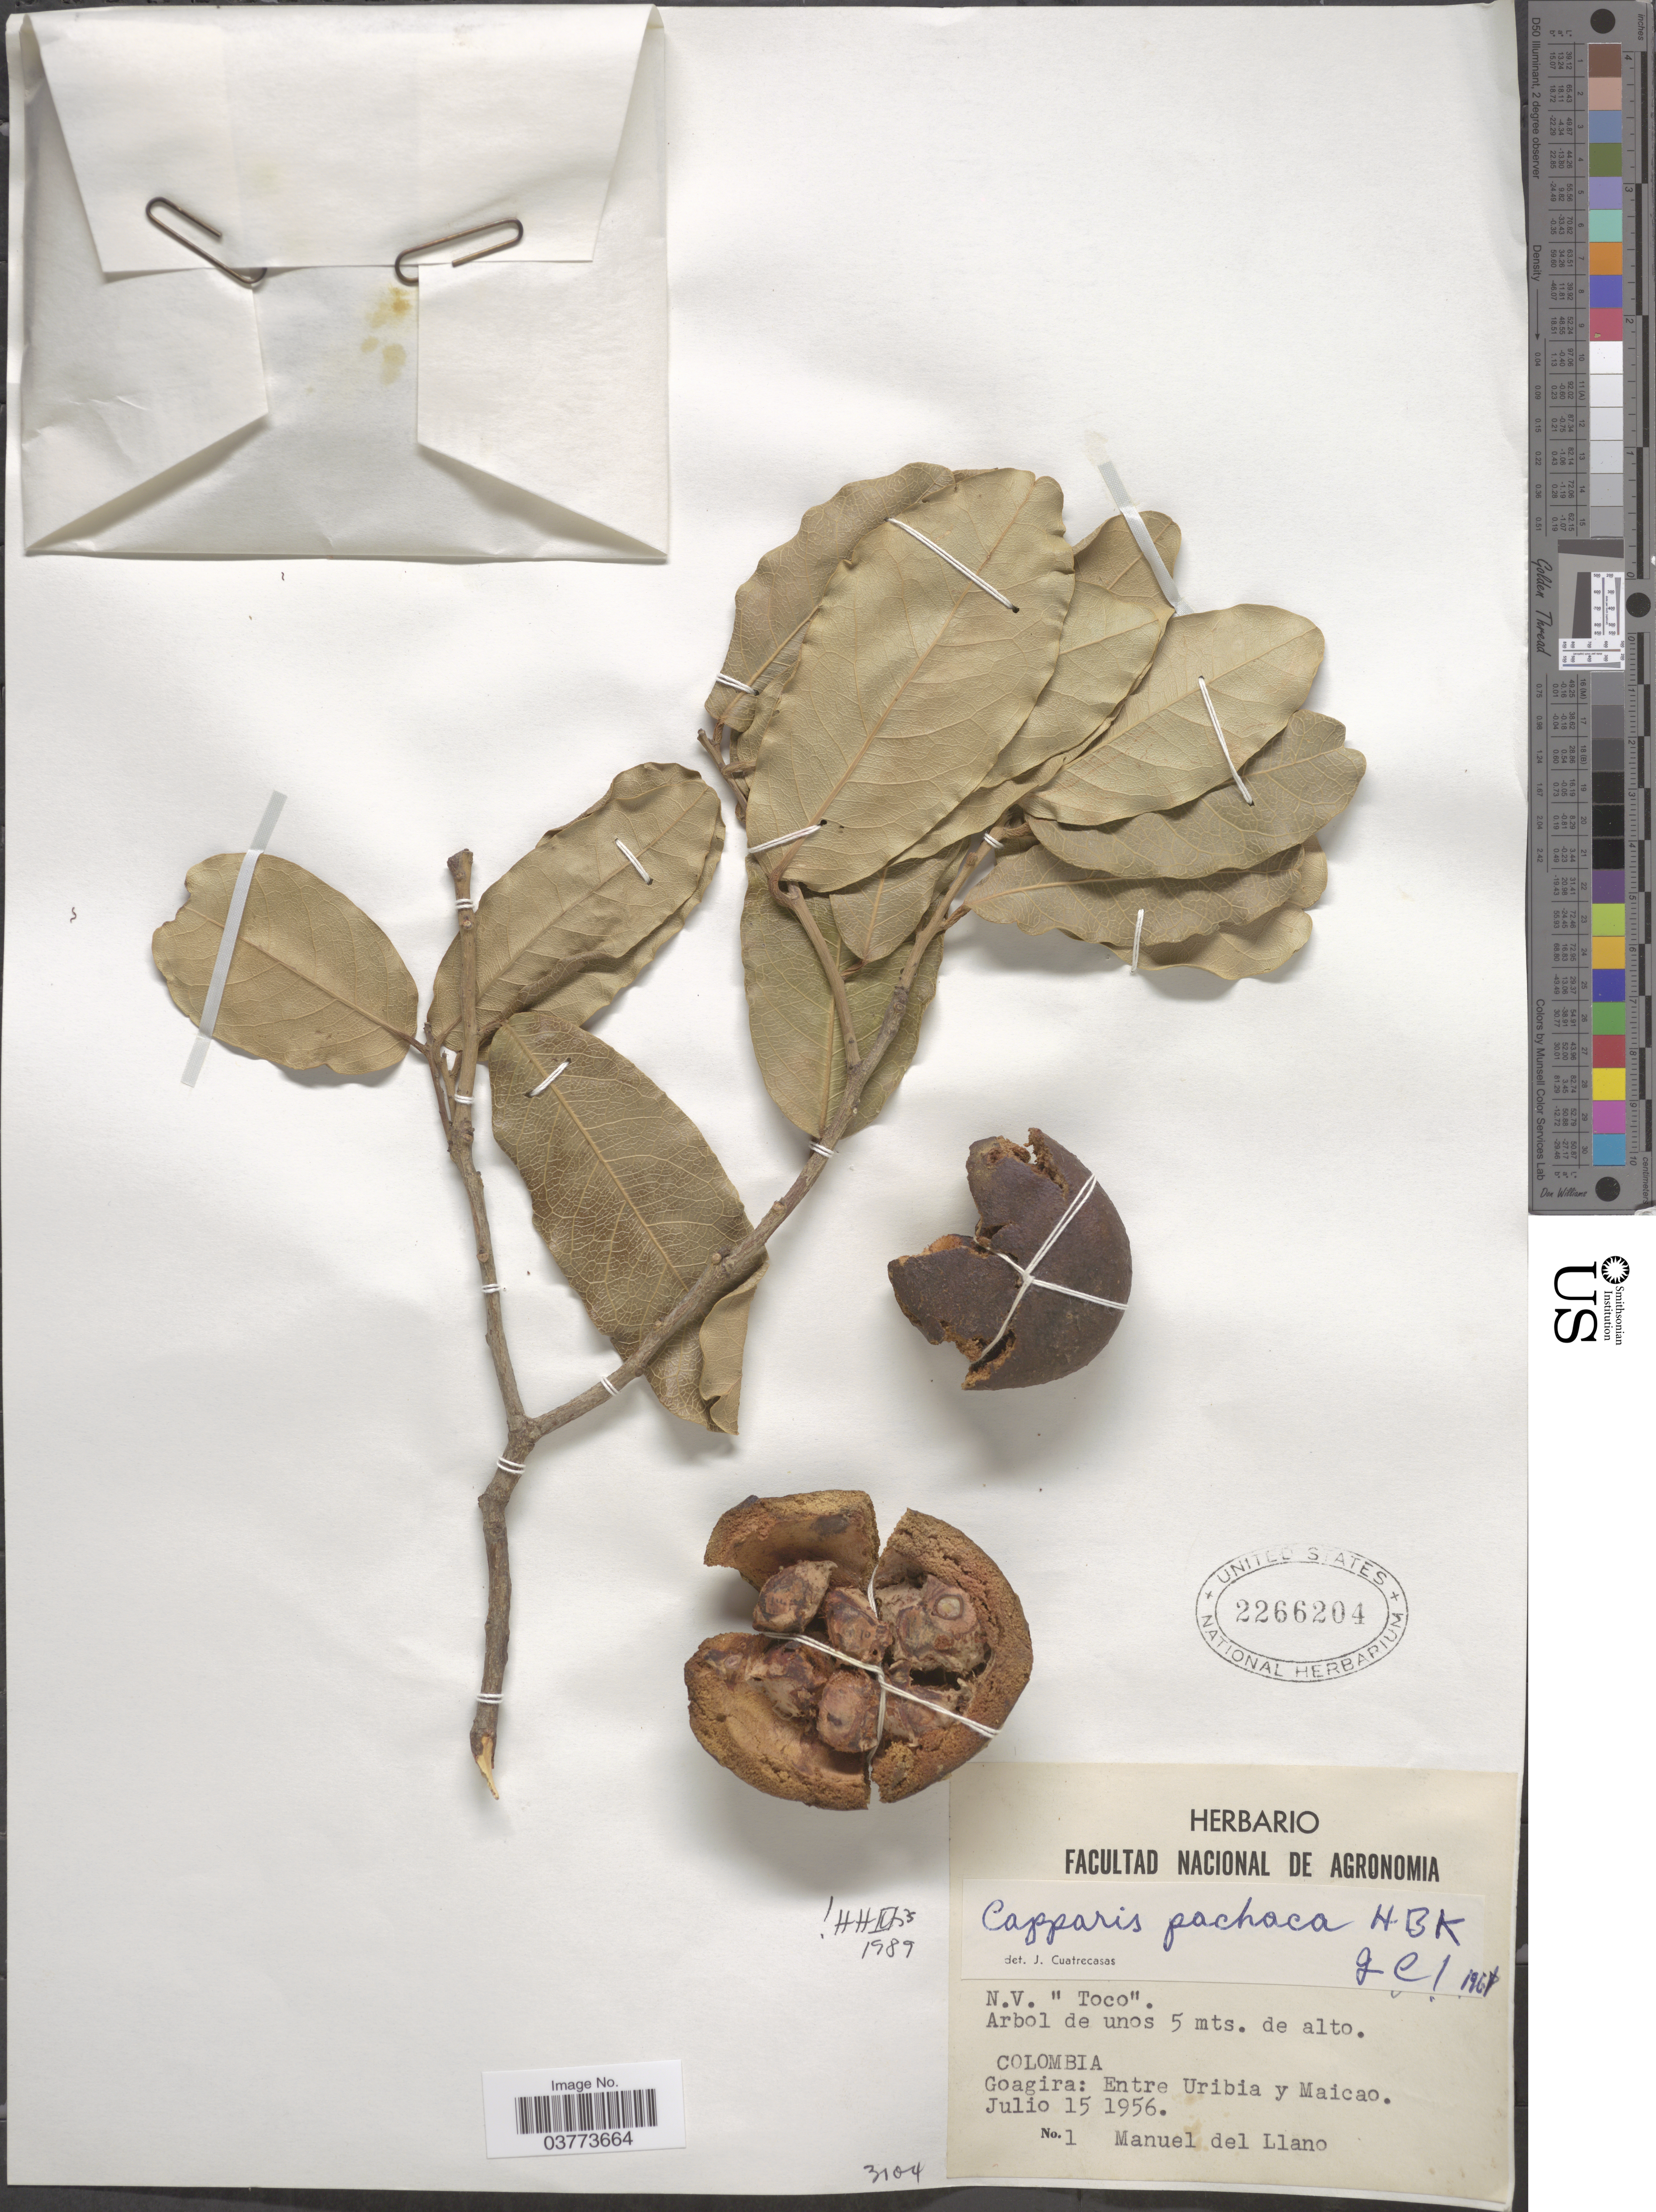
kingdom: Plantae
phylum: Tracheophyta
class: Magnoliopsida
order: Brassicales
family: Capparaceae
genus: Neocapparis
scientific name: Neocapparis pachaca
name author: (Kunth) Cornejo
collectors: M. d. Llano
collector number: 1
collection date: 1956-07-15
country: Colombia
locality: Goagira: Entre Uribia y Maicao.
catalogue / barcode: US 2266204